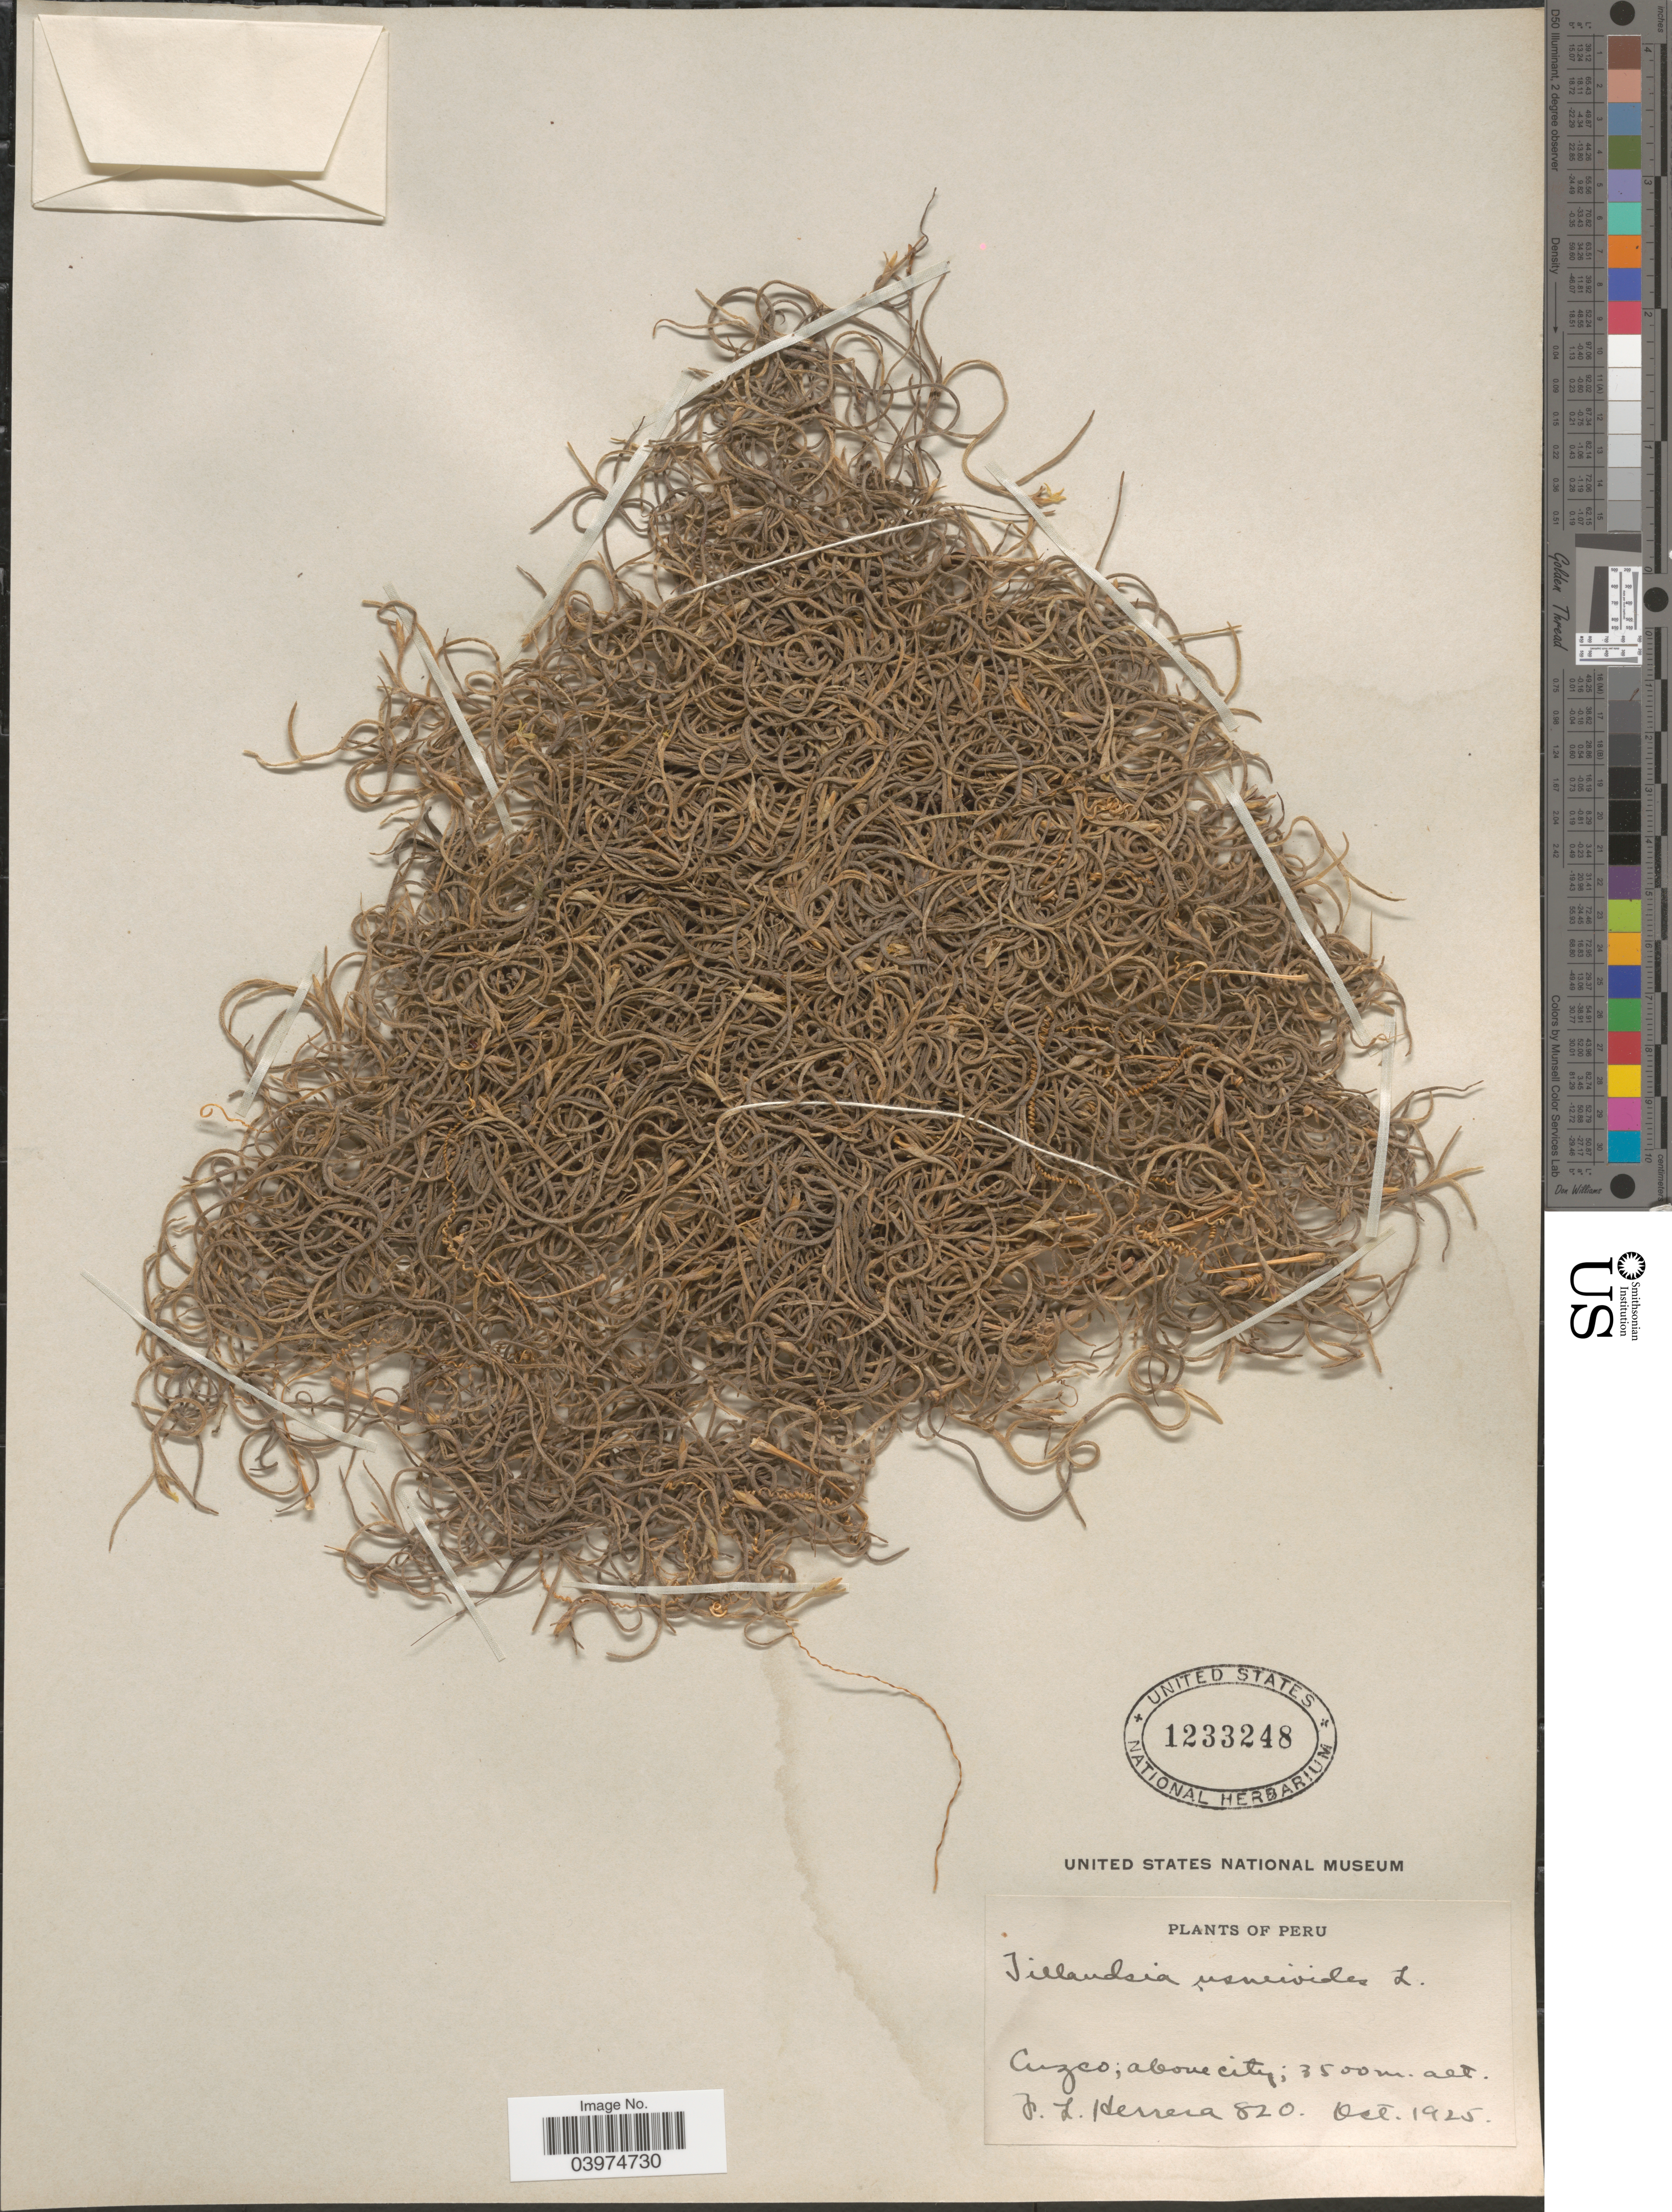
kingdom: Plantae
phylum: Tracheophyta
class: Liliopsida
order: Poales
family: Bromeliaceae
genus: Tillandsia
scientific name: Tillandsia usneoides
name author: (L.) L.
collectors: F. L. Herrera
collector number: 820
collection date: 1925-10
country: Peru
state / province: Cusco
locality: Cuzco; above city.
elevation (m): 3500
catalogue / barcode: US 1233248